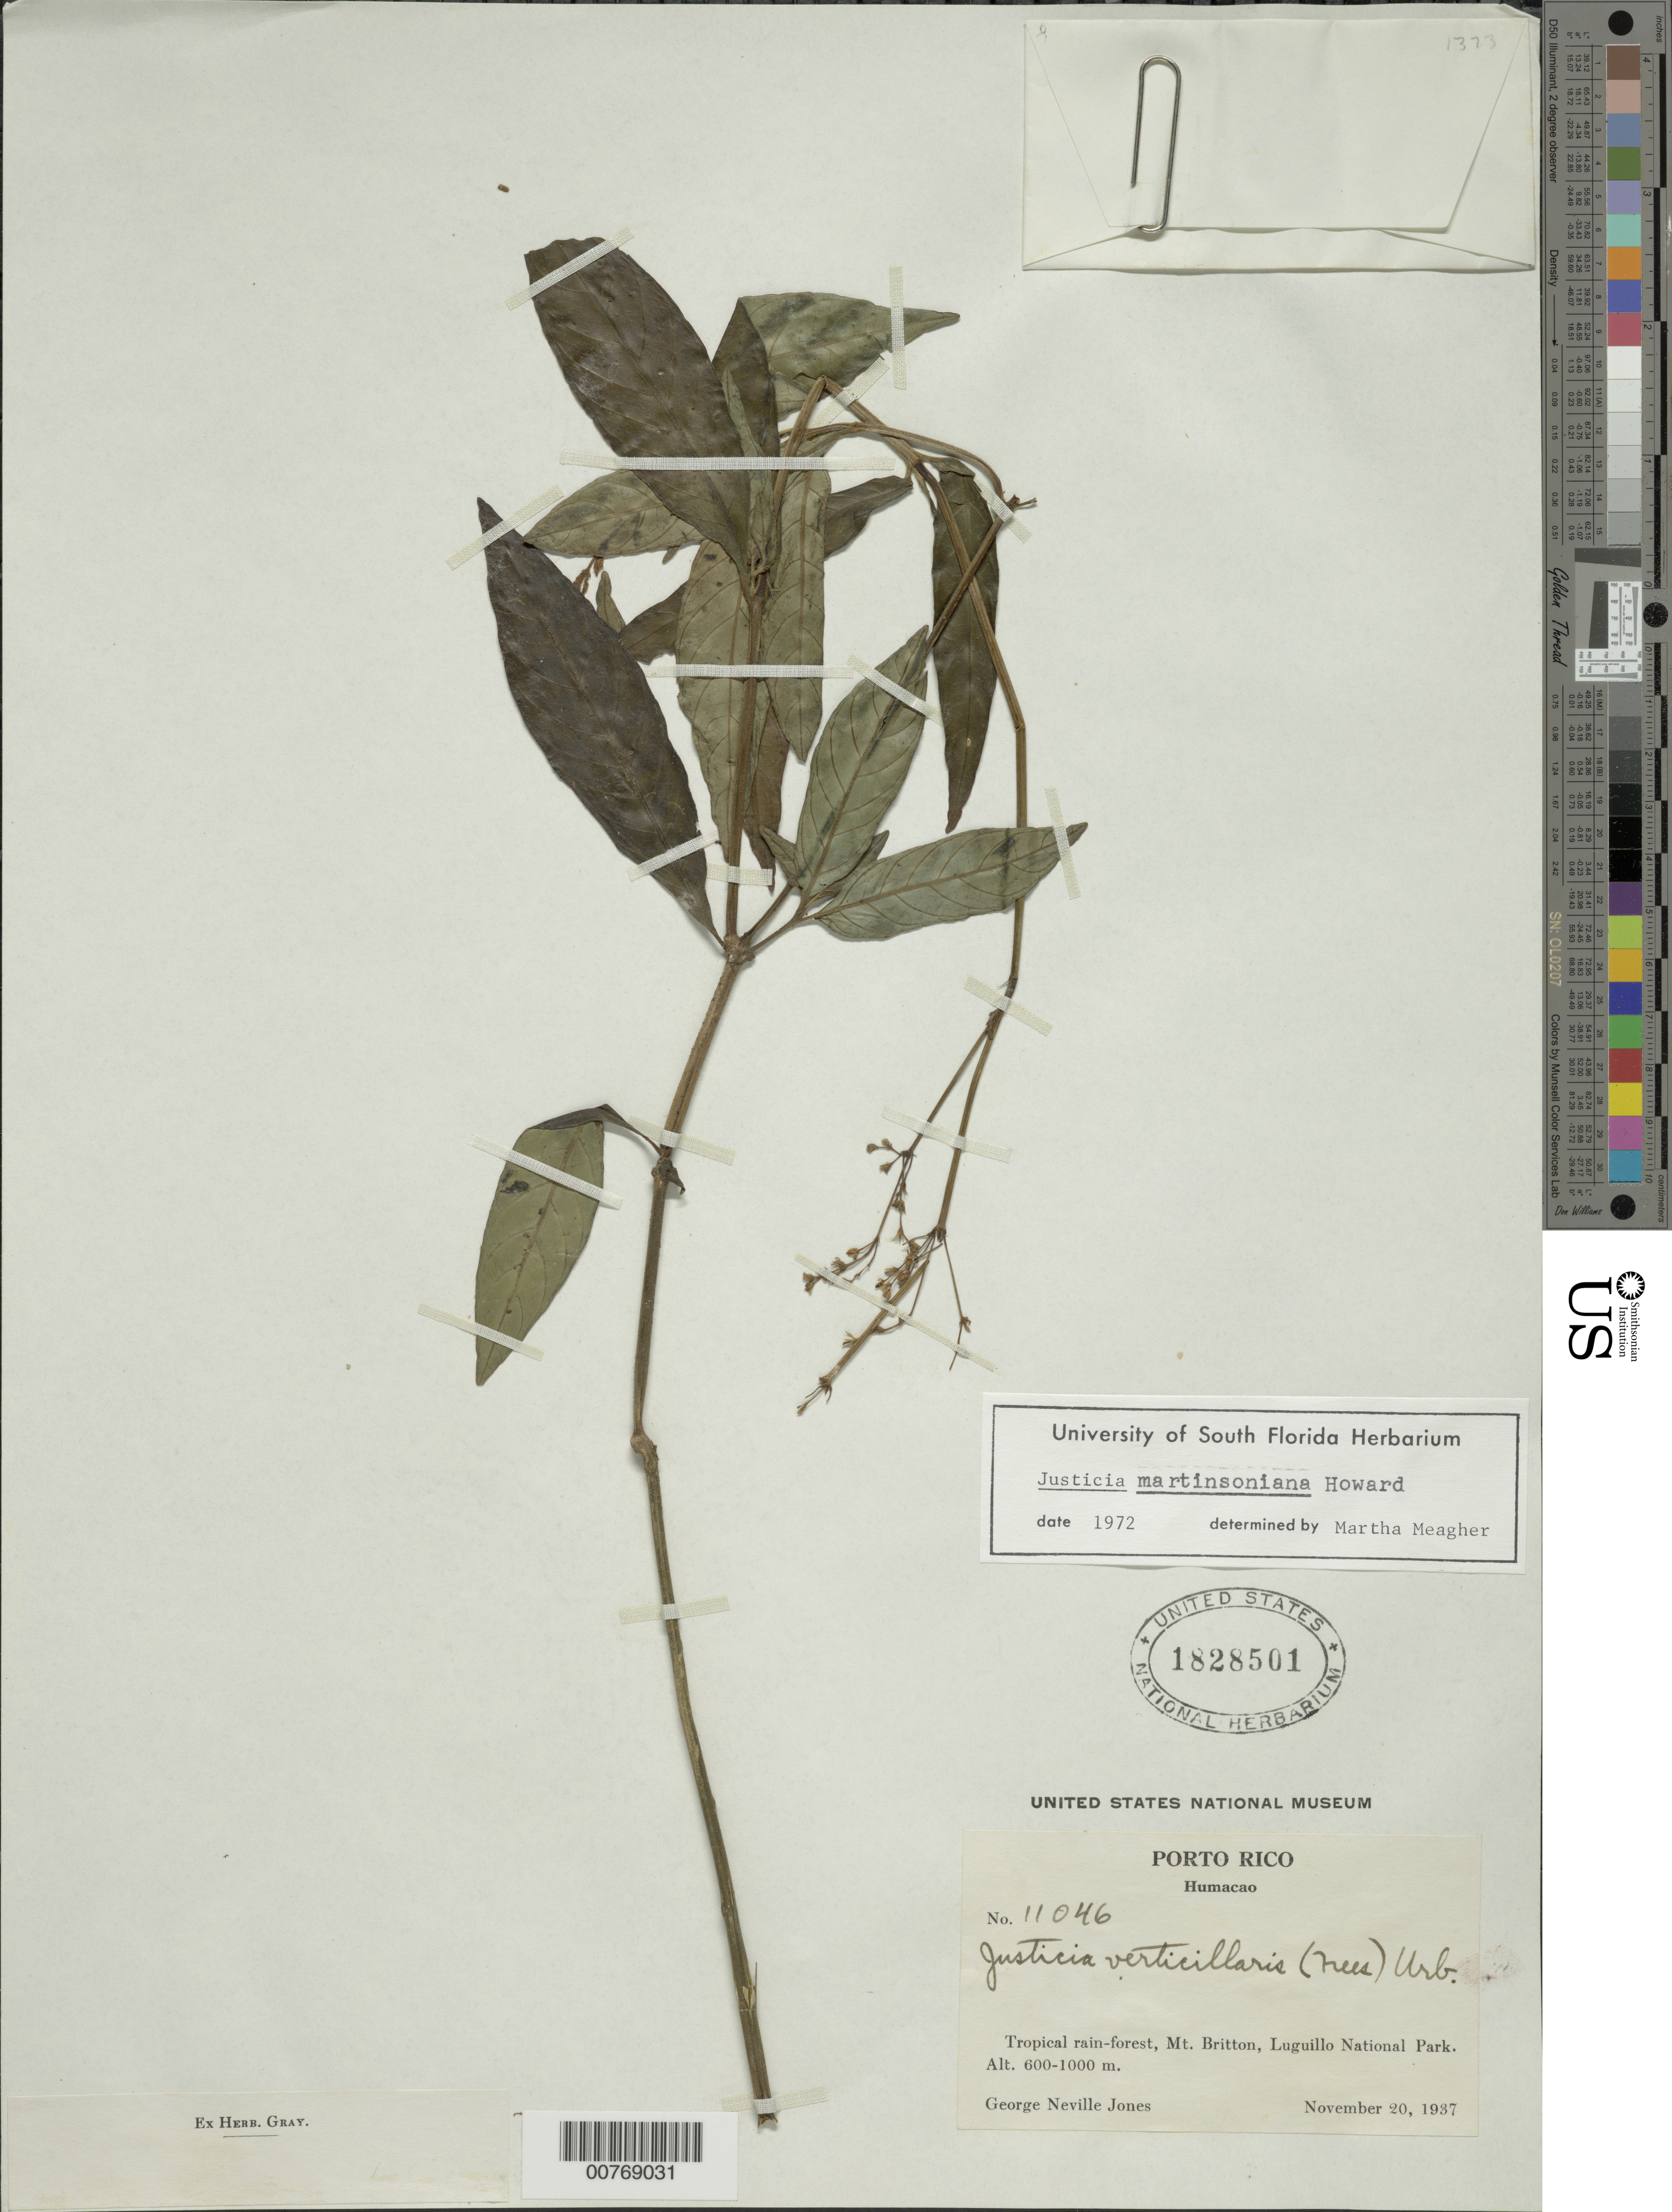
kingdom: Plantae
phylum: Tracheophyta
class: Magnoliopsida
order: Lamiales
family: Acanthaceae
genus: Justicia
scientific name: Justicia martinsoniana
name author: R.A. Howard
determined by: Meagher, M.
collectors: G. N. Jones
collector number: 11046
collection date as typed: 20 Nov 1937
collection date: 1937-11-20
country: Puerto Rico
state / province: Río Grande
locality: Mt. Britton, Luquillo National Park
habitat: Tropical rain-forest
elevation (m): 600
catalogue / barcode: US 1828501